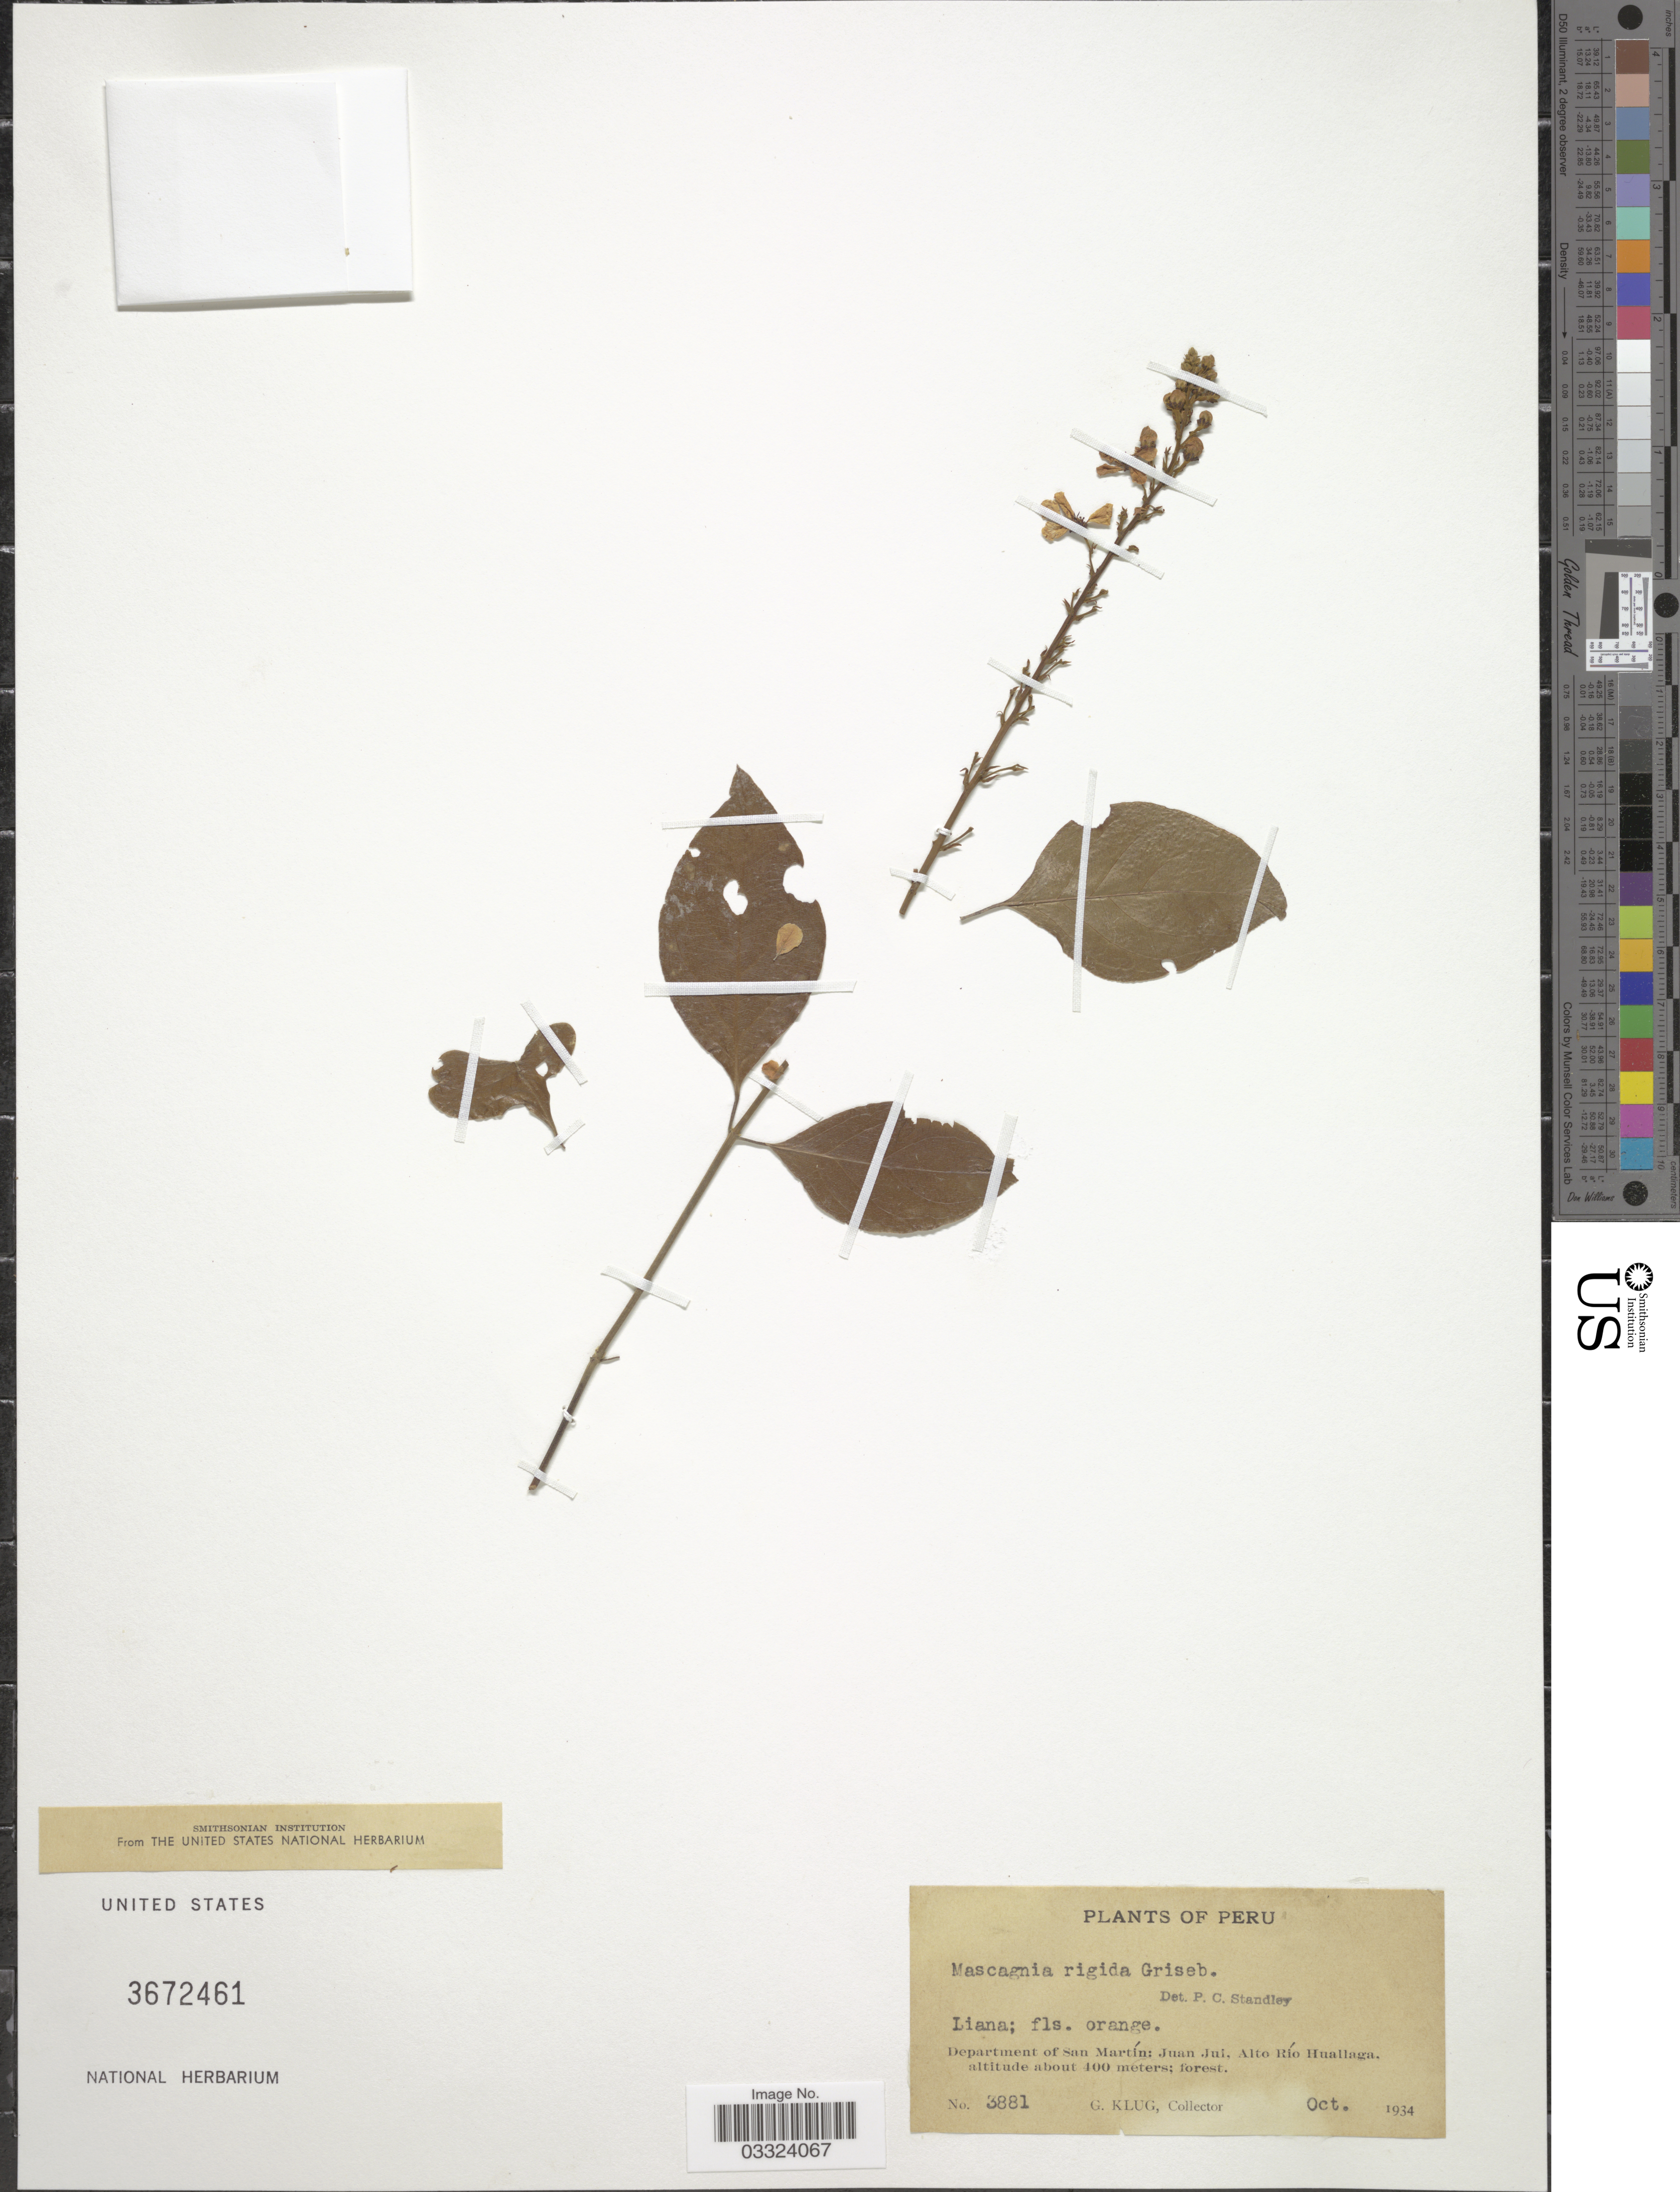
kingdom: Plantae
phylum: Tracheophyta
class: Magnoliopsida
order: Malpighiales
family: Malpighiaceae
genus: Mascagnia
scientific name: Mascagnia rigida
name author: (A. Juss.) Griseb.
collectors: G. Klug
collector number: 3881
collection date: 1934-10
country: Peru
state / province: San Martín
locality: Department of San Martín: Juan Jui, Alto Río Huallaga.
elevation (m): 400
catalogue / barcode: US 3672461